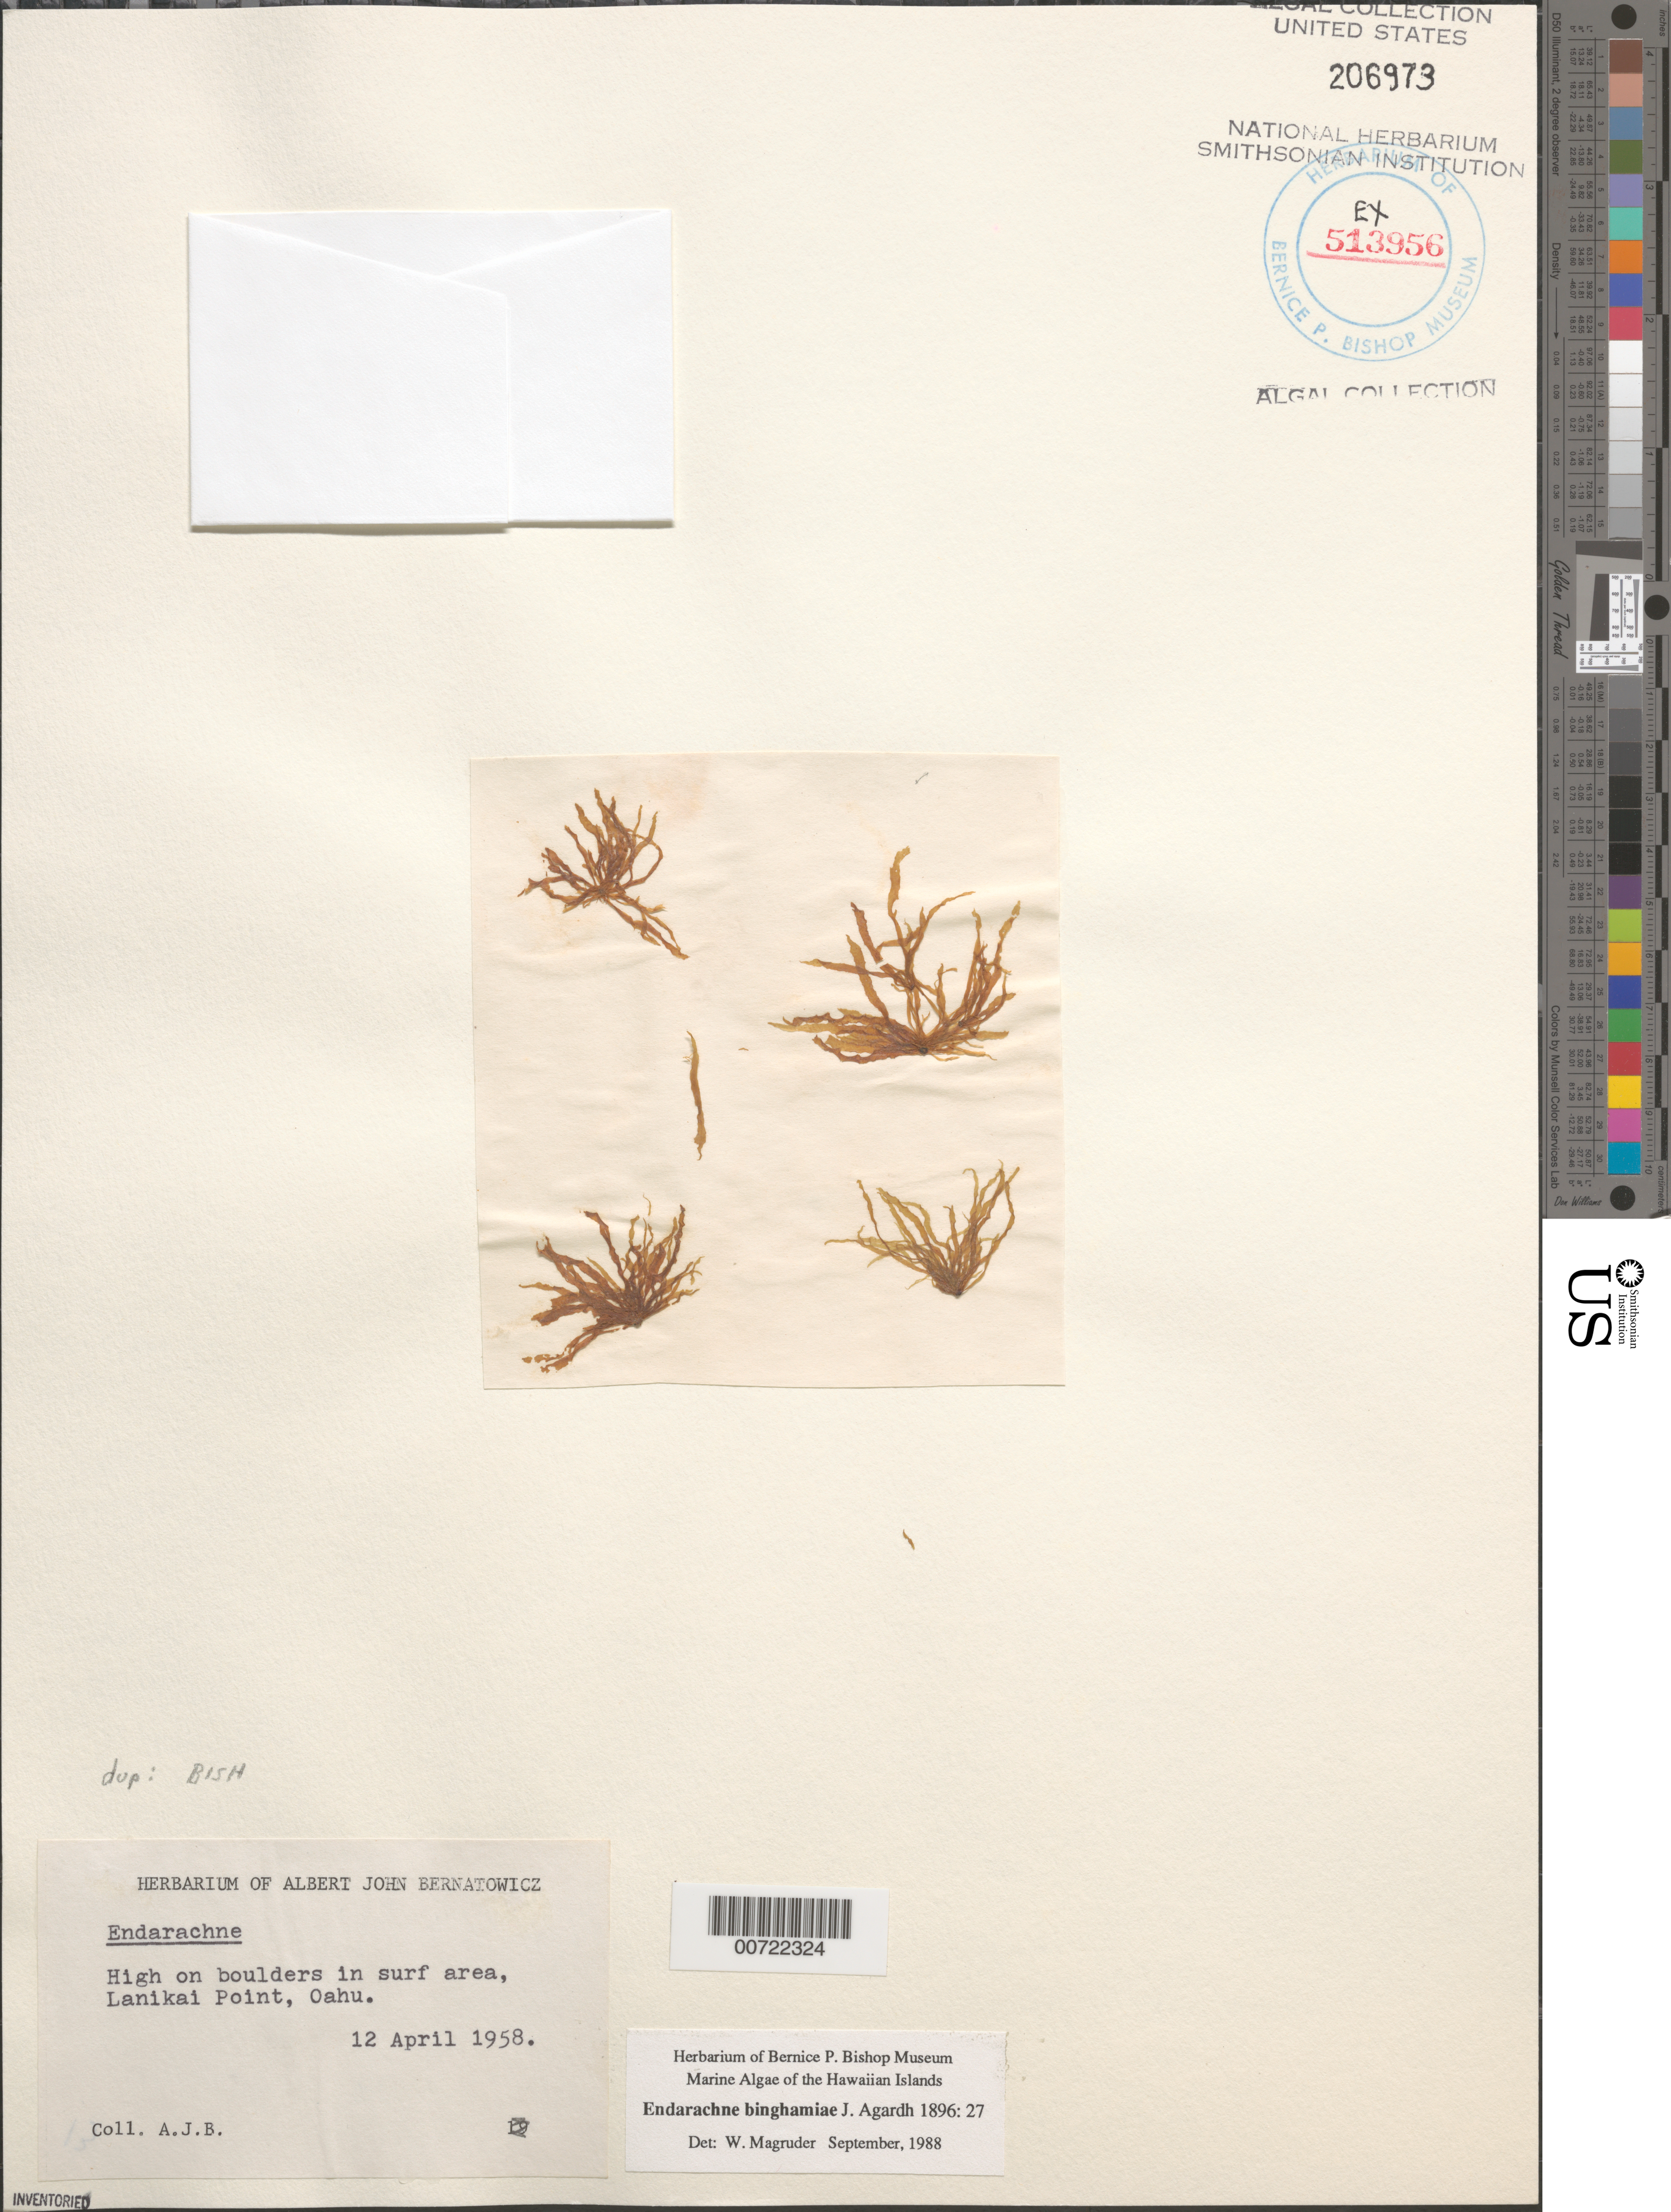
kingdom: Chromista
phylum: Ochrophyta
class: Phaeophyceae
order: Scytosiphonales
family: Scytosiphonaceae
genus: Petalonia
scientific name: Petalonia binghamiae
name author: (J. Agardh) K.L.Vinogr.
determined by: Algae name updating Project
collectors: A. Bernatowicz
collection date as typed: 12 Apr 1958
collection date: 1958-04-12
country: United States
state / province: Hawaii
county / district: Honolulu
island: Oahu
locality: Lanikai Point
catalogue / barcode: US 206973